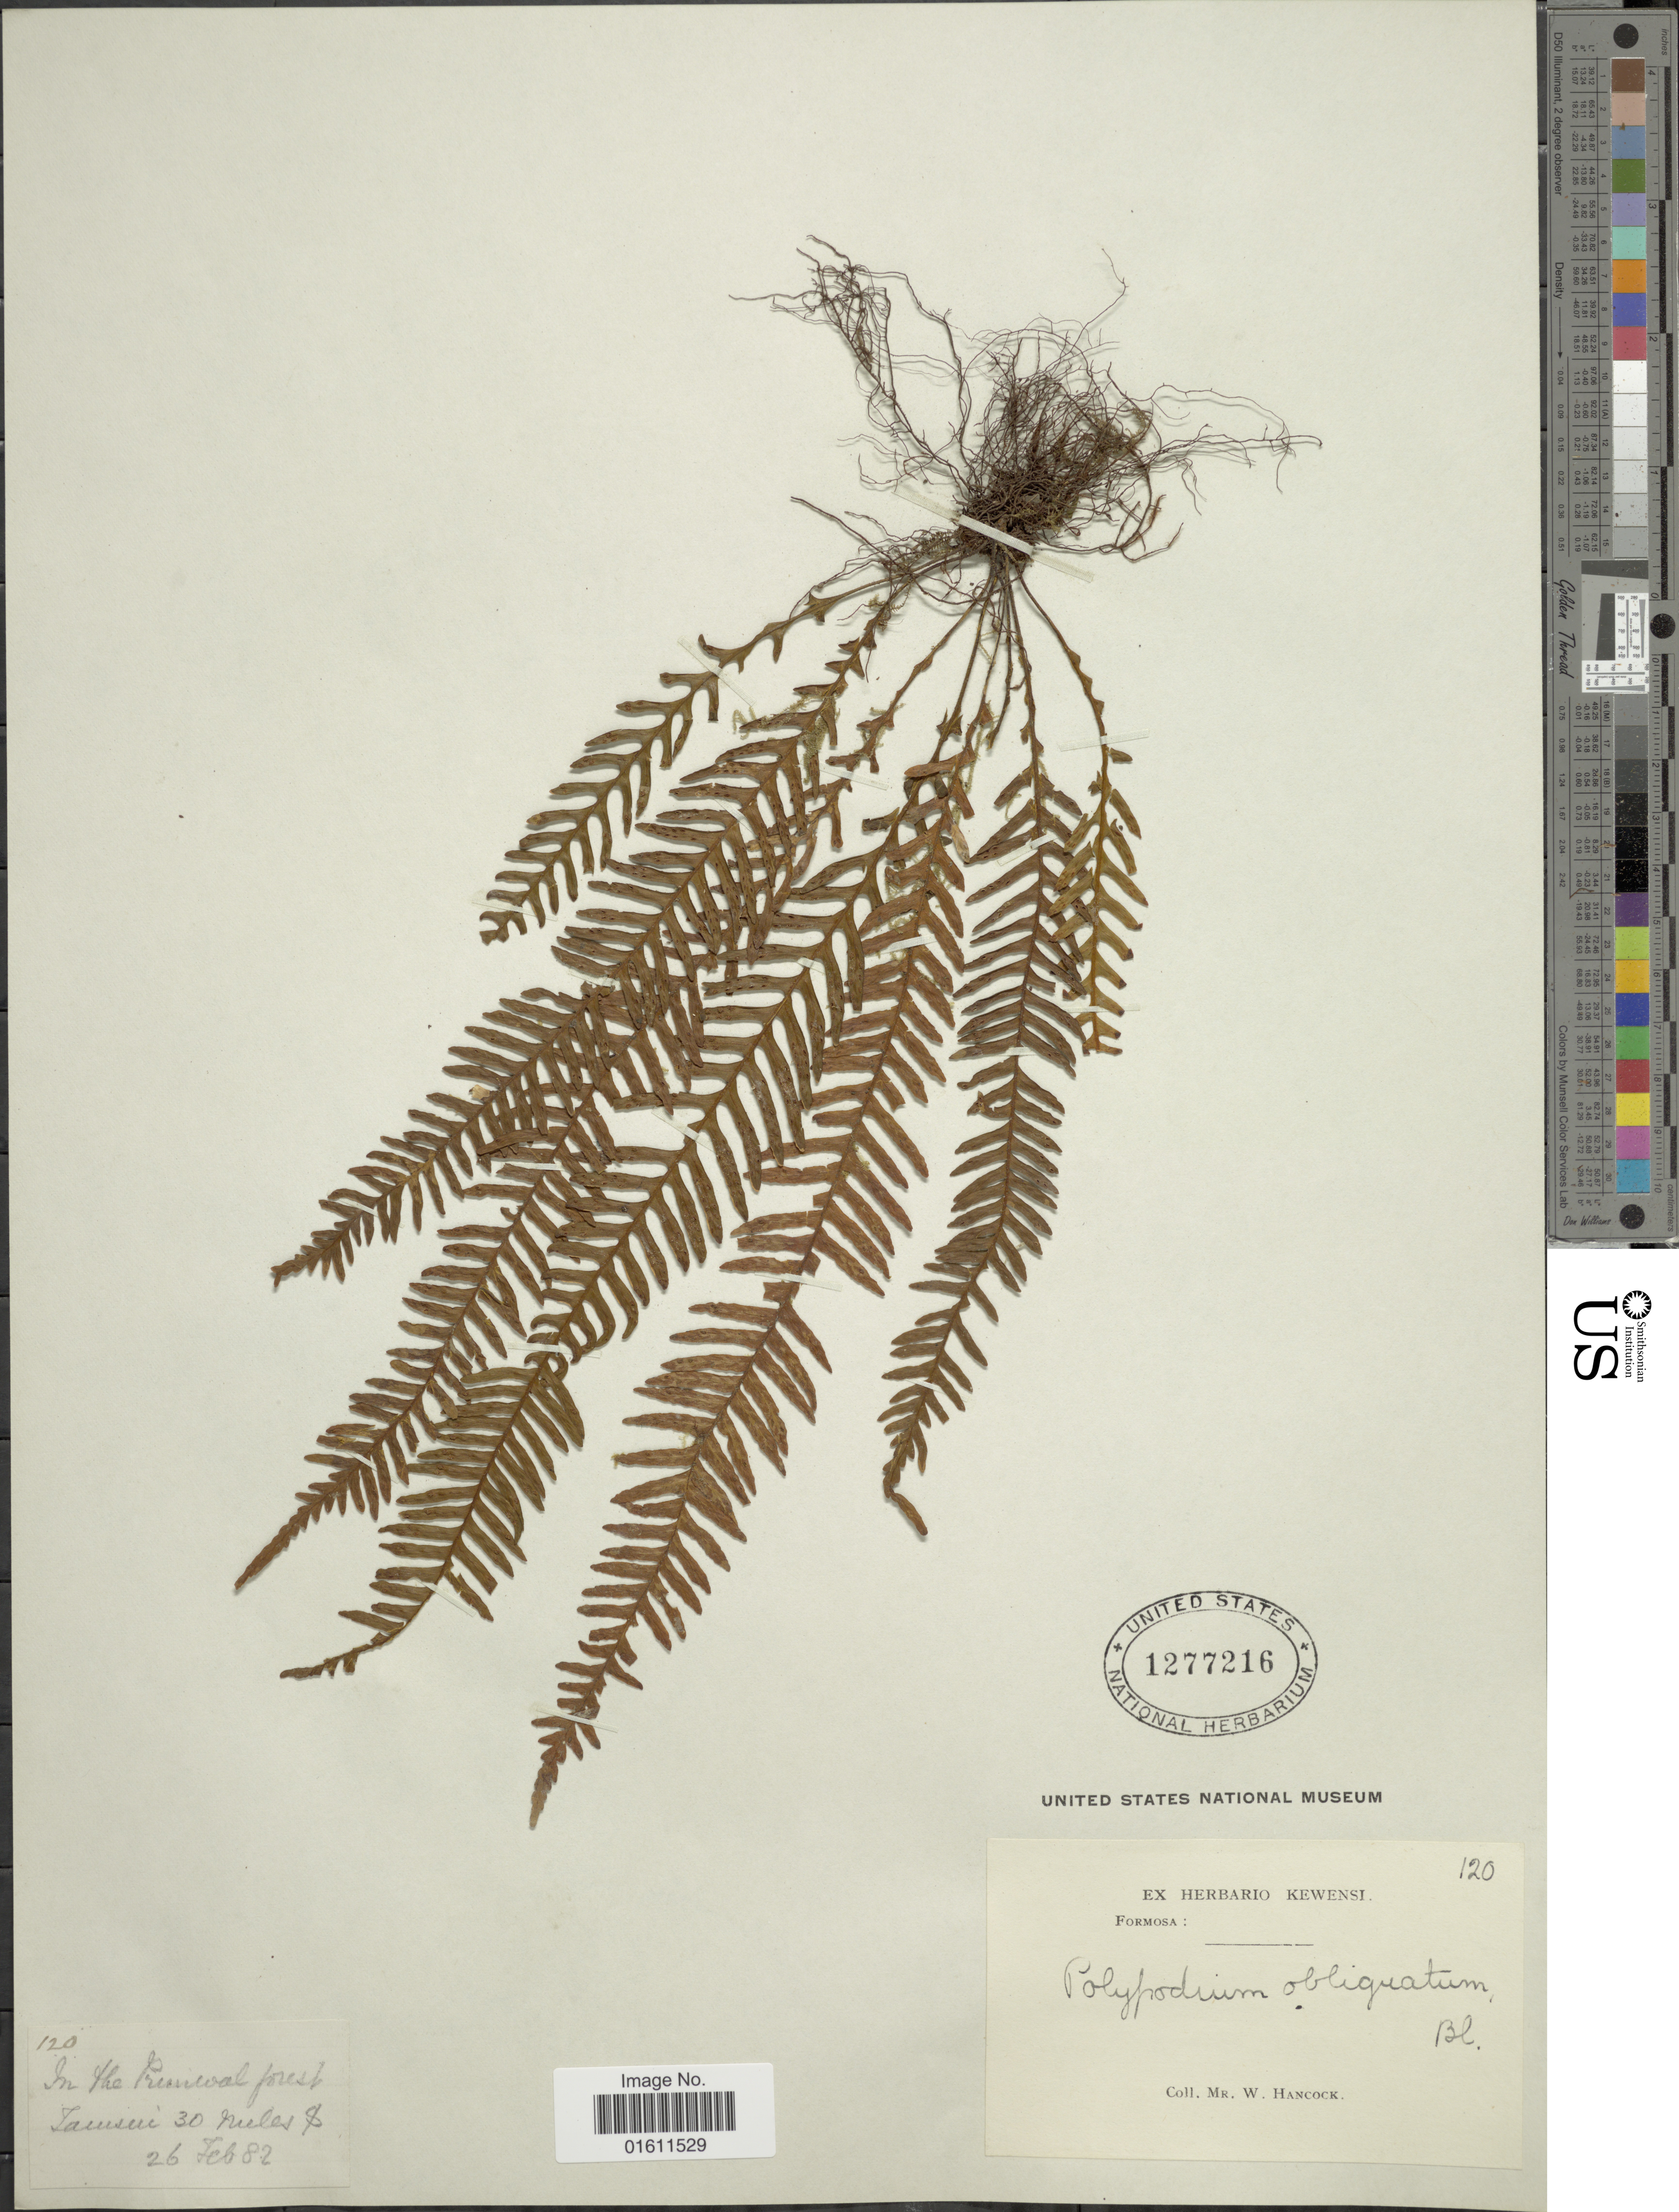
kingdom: Plantae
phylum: Tracheophyta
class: Polypodiopsida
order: Polypodiales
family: Polypodiaceae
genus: Prosaptia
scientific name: Prosaptia obliquata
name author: (Blume) Mett.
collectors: W. Hancock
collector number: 120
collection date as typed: Transcribed d/m/y: 26/2/82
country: Taiwan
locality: In the Penieval forest [interpreted], Tamisere 30 miles S. [interpreted], Formosa.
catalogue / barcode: US 1277216